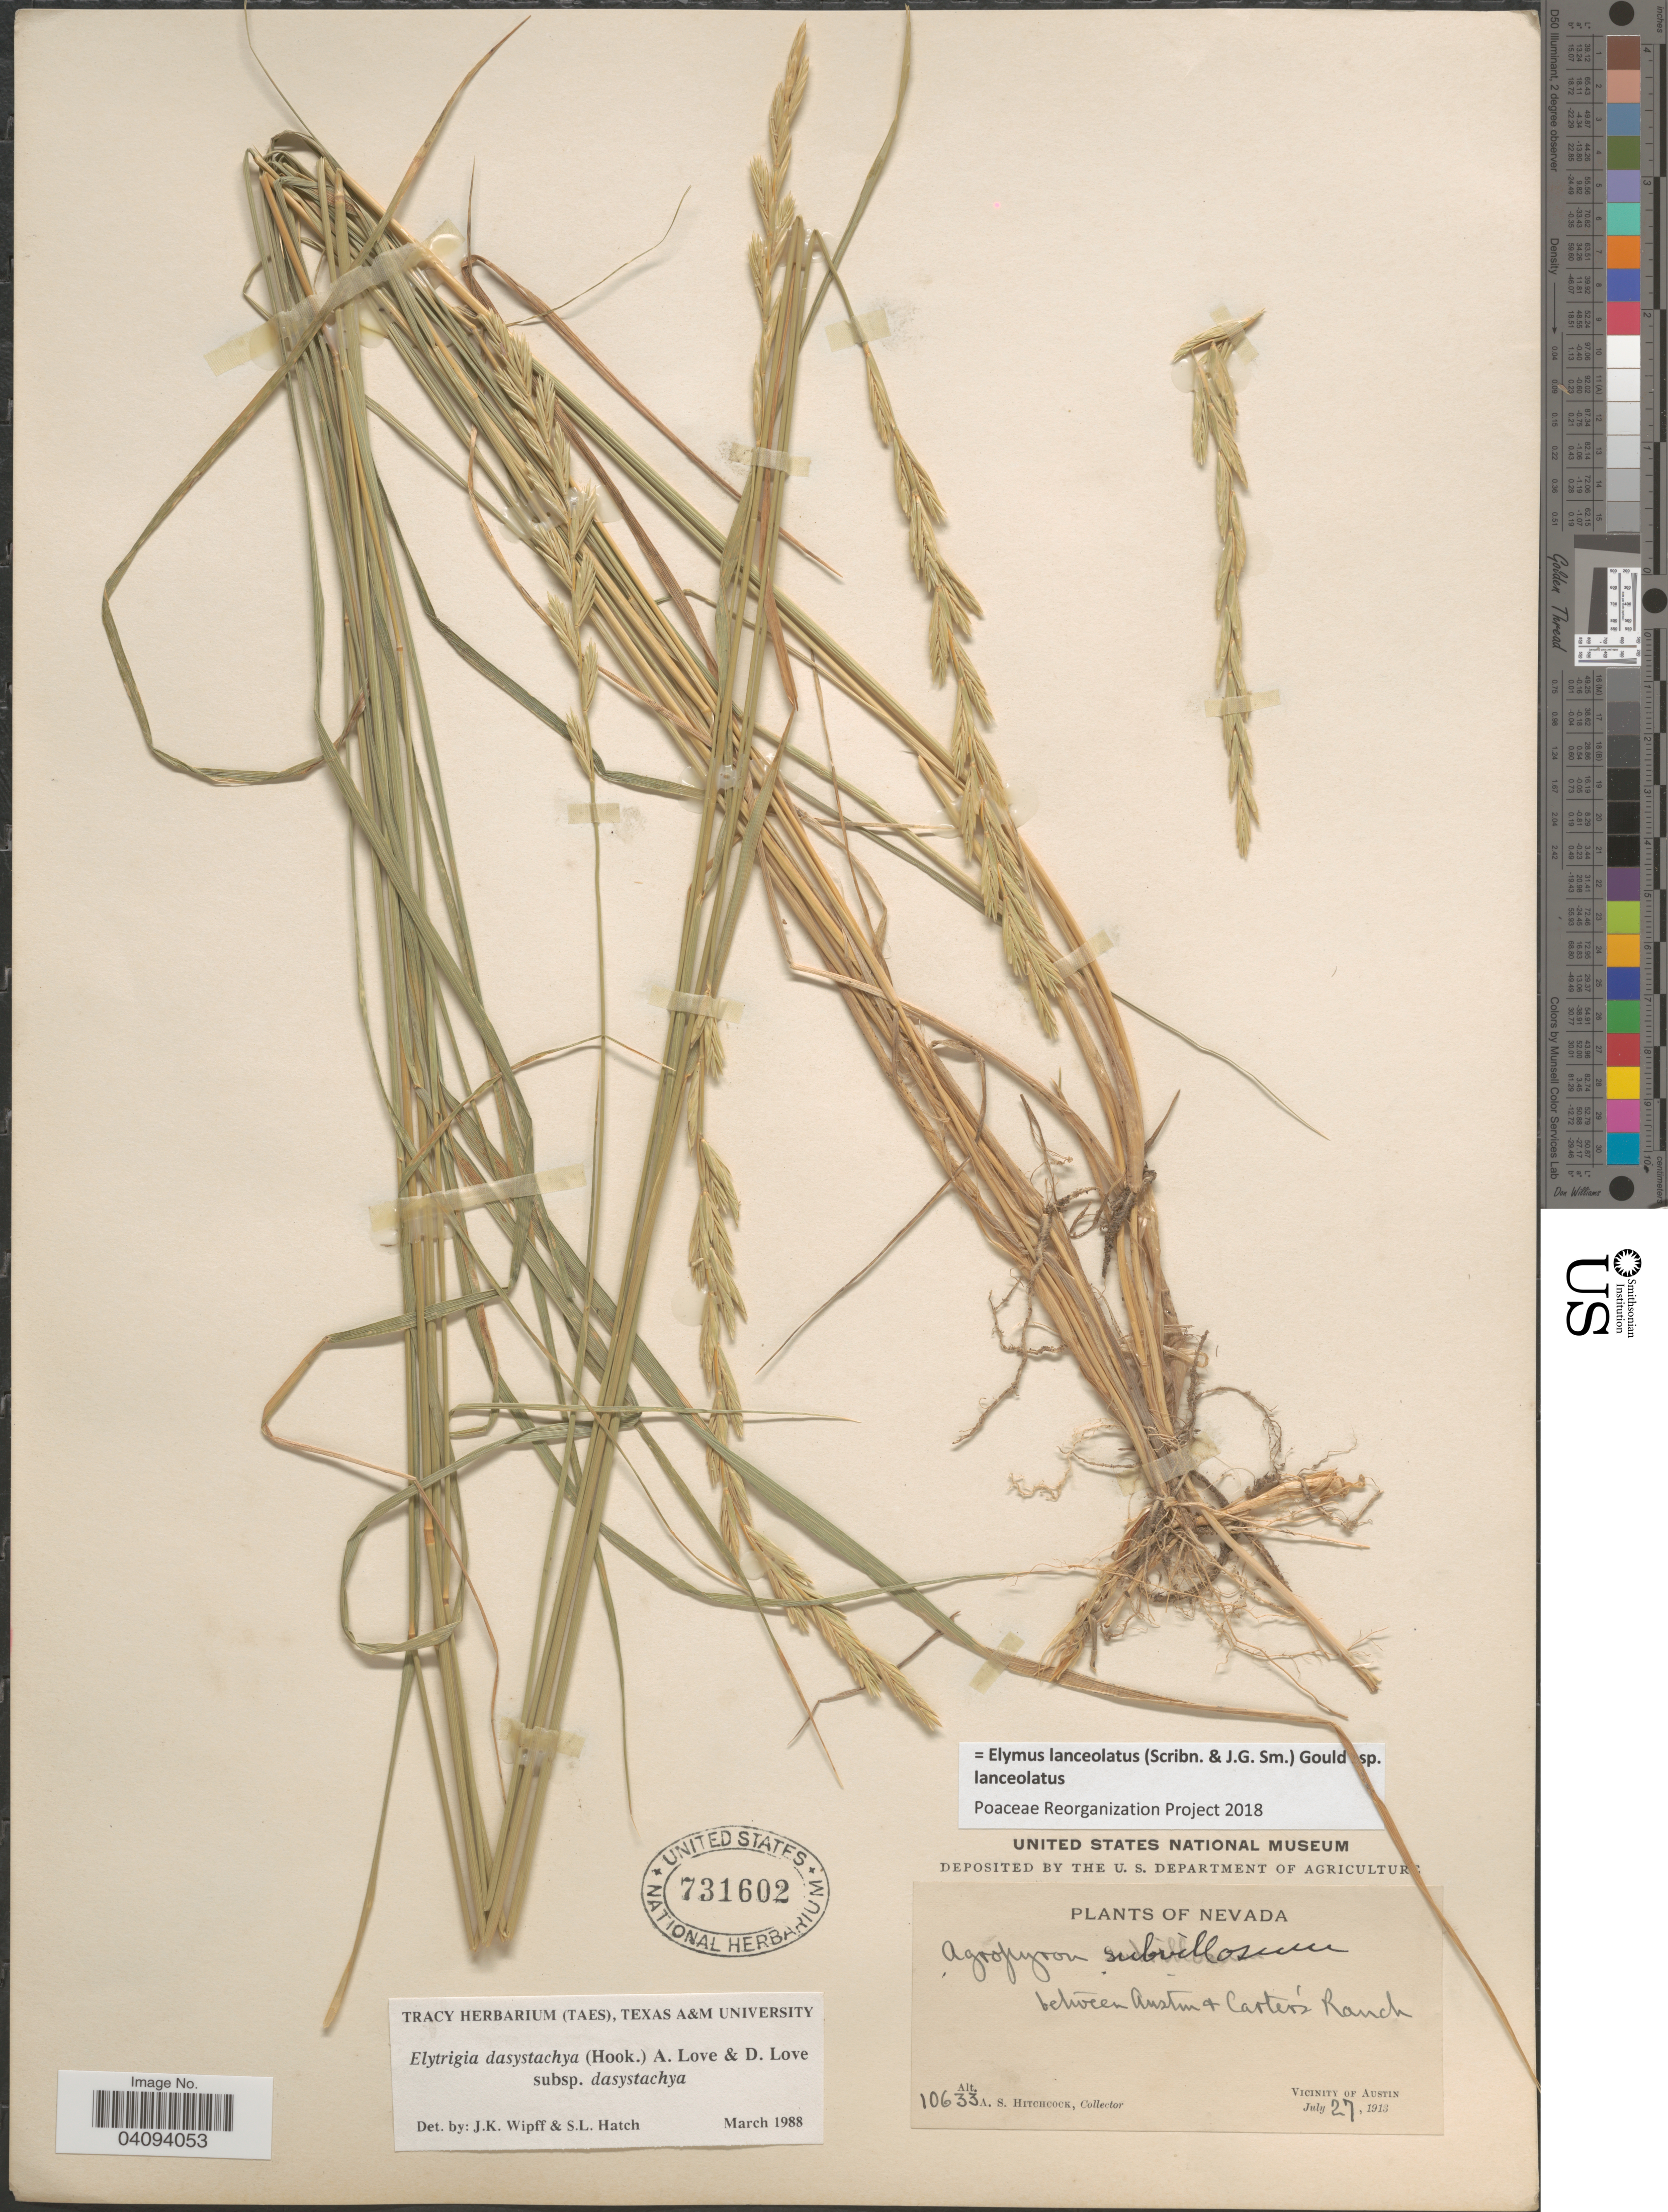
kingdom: Plantae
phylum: Tracheophyta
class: Liliopsida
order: Poales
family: Poaceae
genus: Elymus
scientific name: Elymus lanceolatus subsp. lanceolatus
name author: (Scribn. & J.G. Sm.) Gould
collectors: A. S. Hitchcock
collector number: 10633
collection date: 1913-07-27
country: United States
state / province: Nevada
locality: Between Austin + Carter's Ranch. Vicinity of Austin.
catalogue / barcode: US 731602